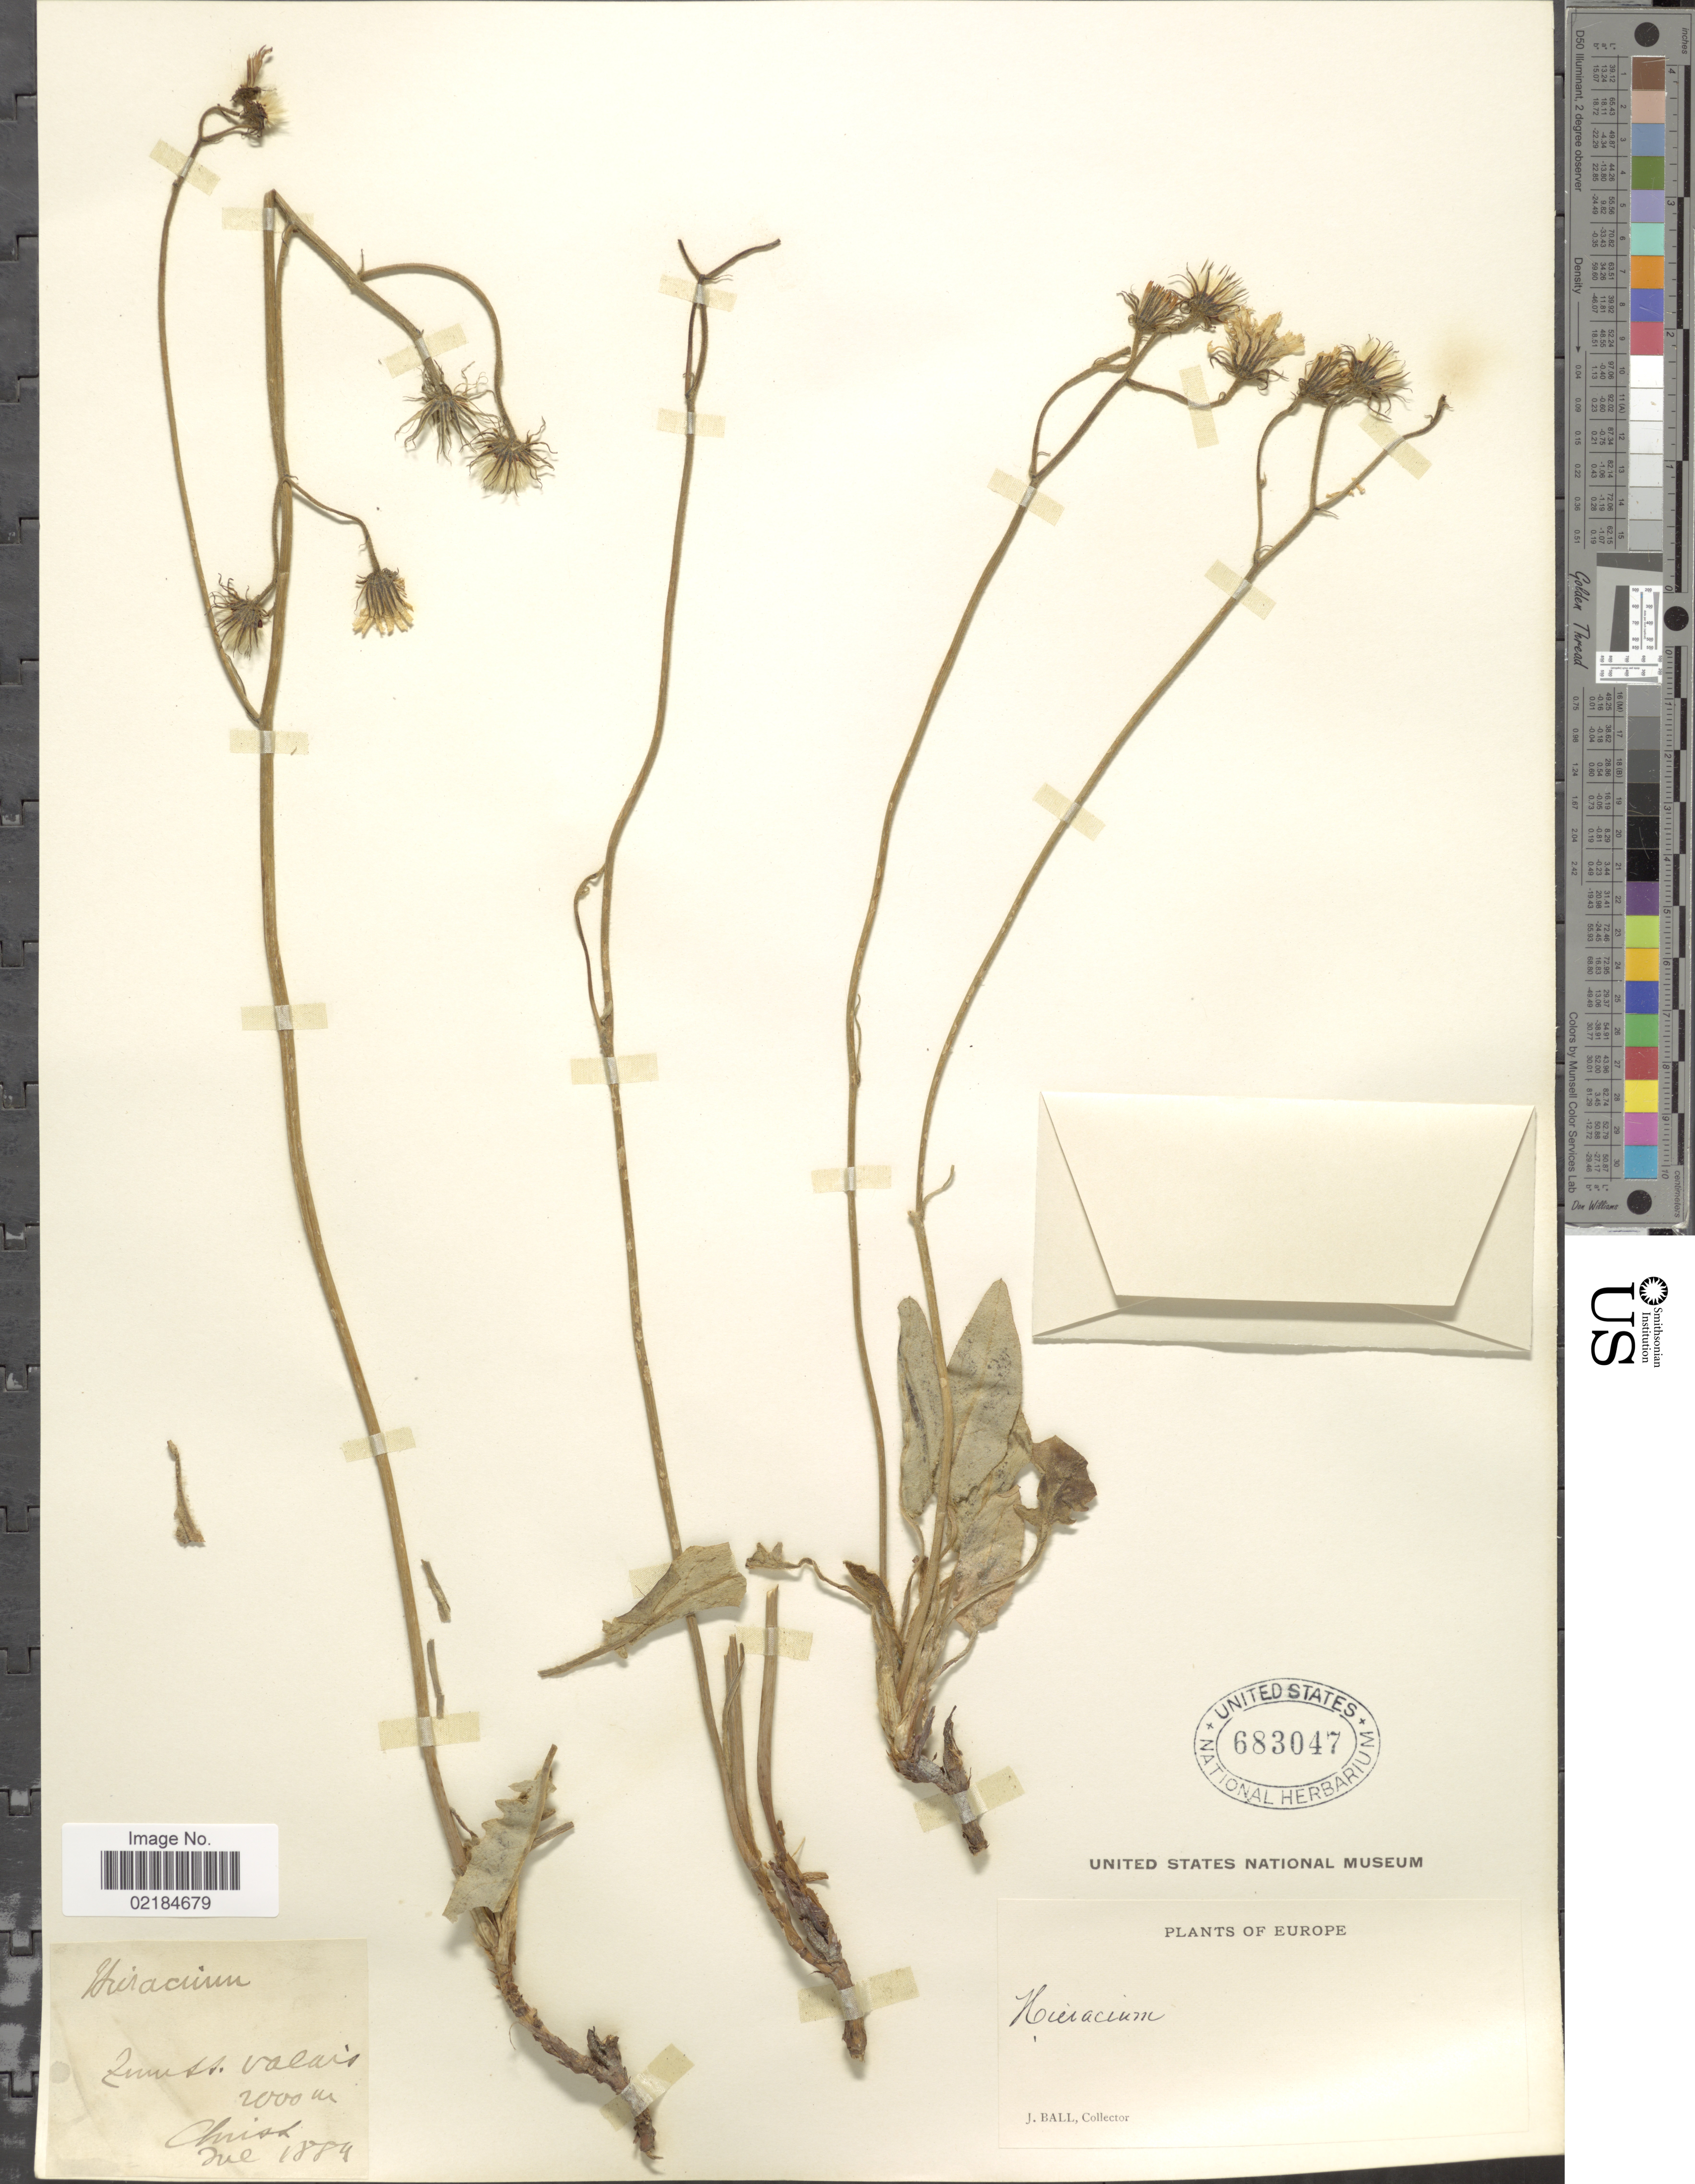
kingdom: Plantae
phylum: Tracheophyta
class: Magnoliopsida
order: Asterales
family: Asteraceae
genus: Hieracium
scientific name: Hieracium repandulare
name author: Druce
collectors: J. Ball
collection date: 1884-07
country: Switzerland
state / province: Valais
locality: Zermatt, Christ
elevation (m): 2000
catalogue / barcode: US 683047